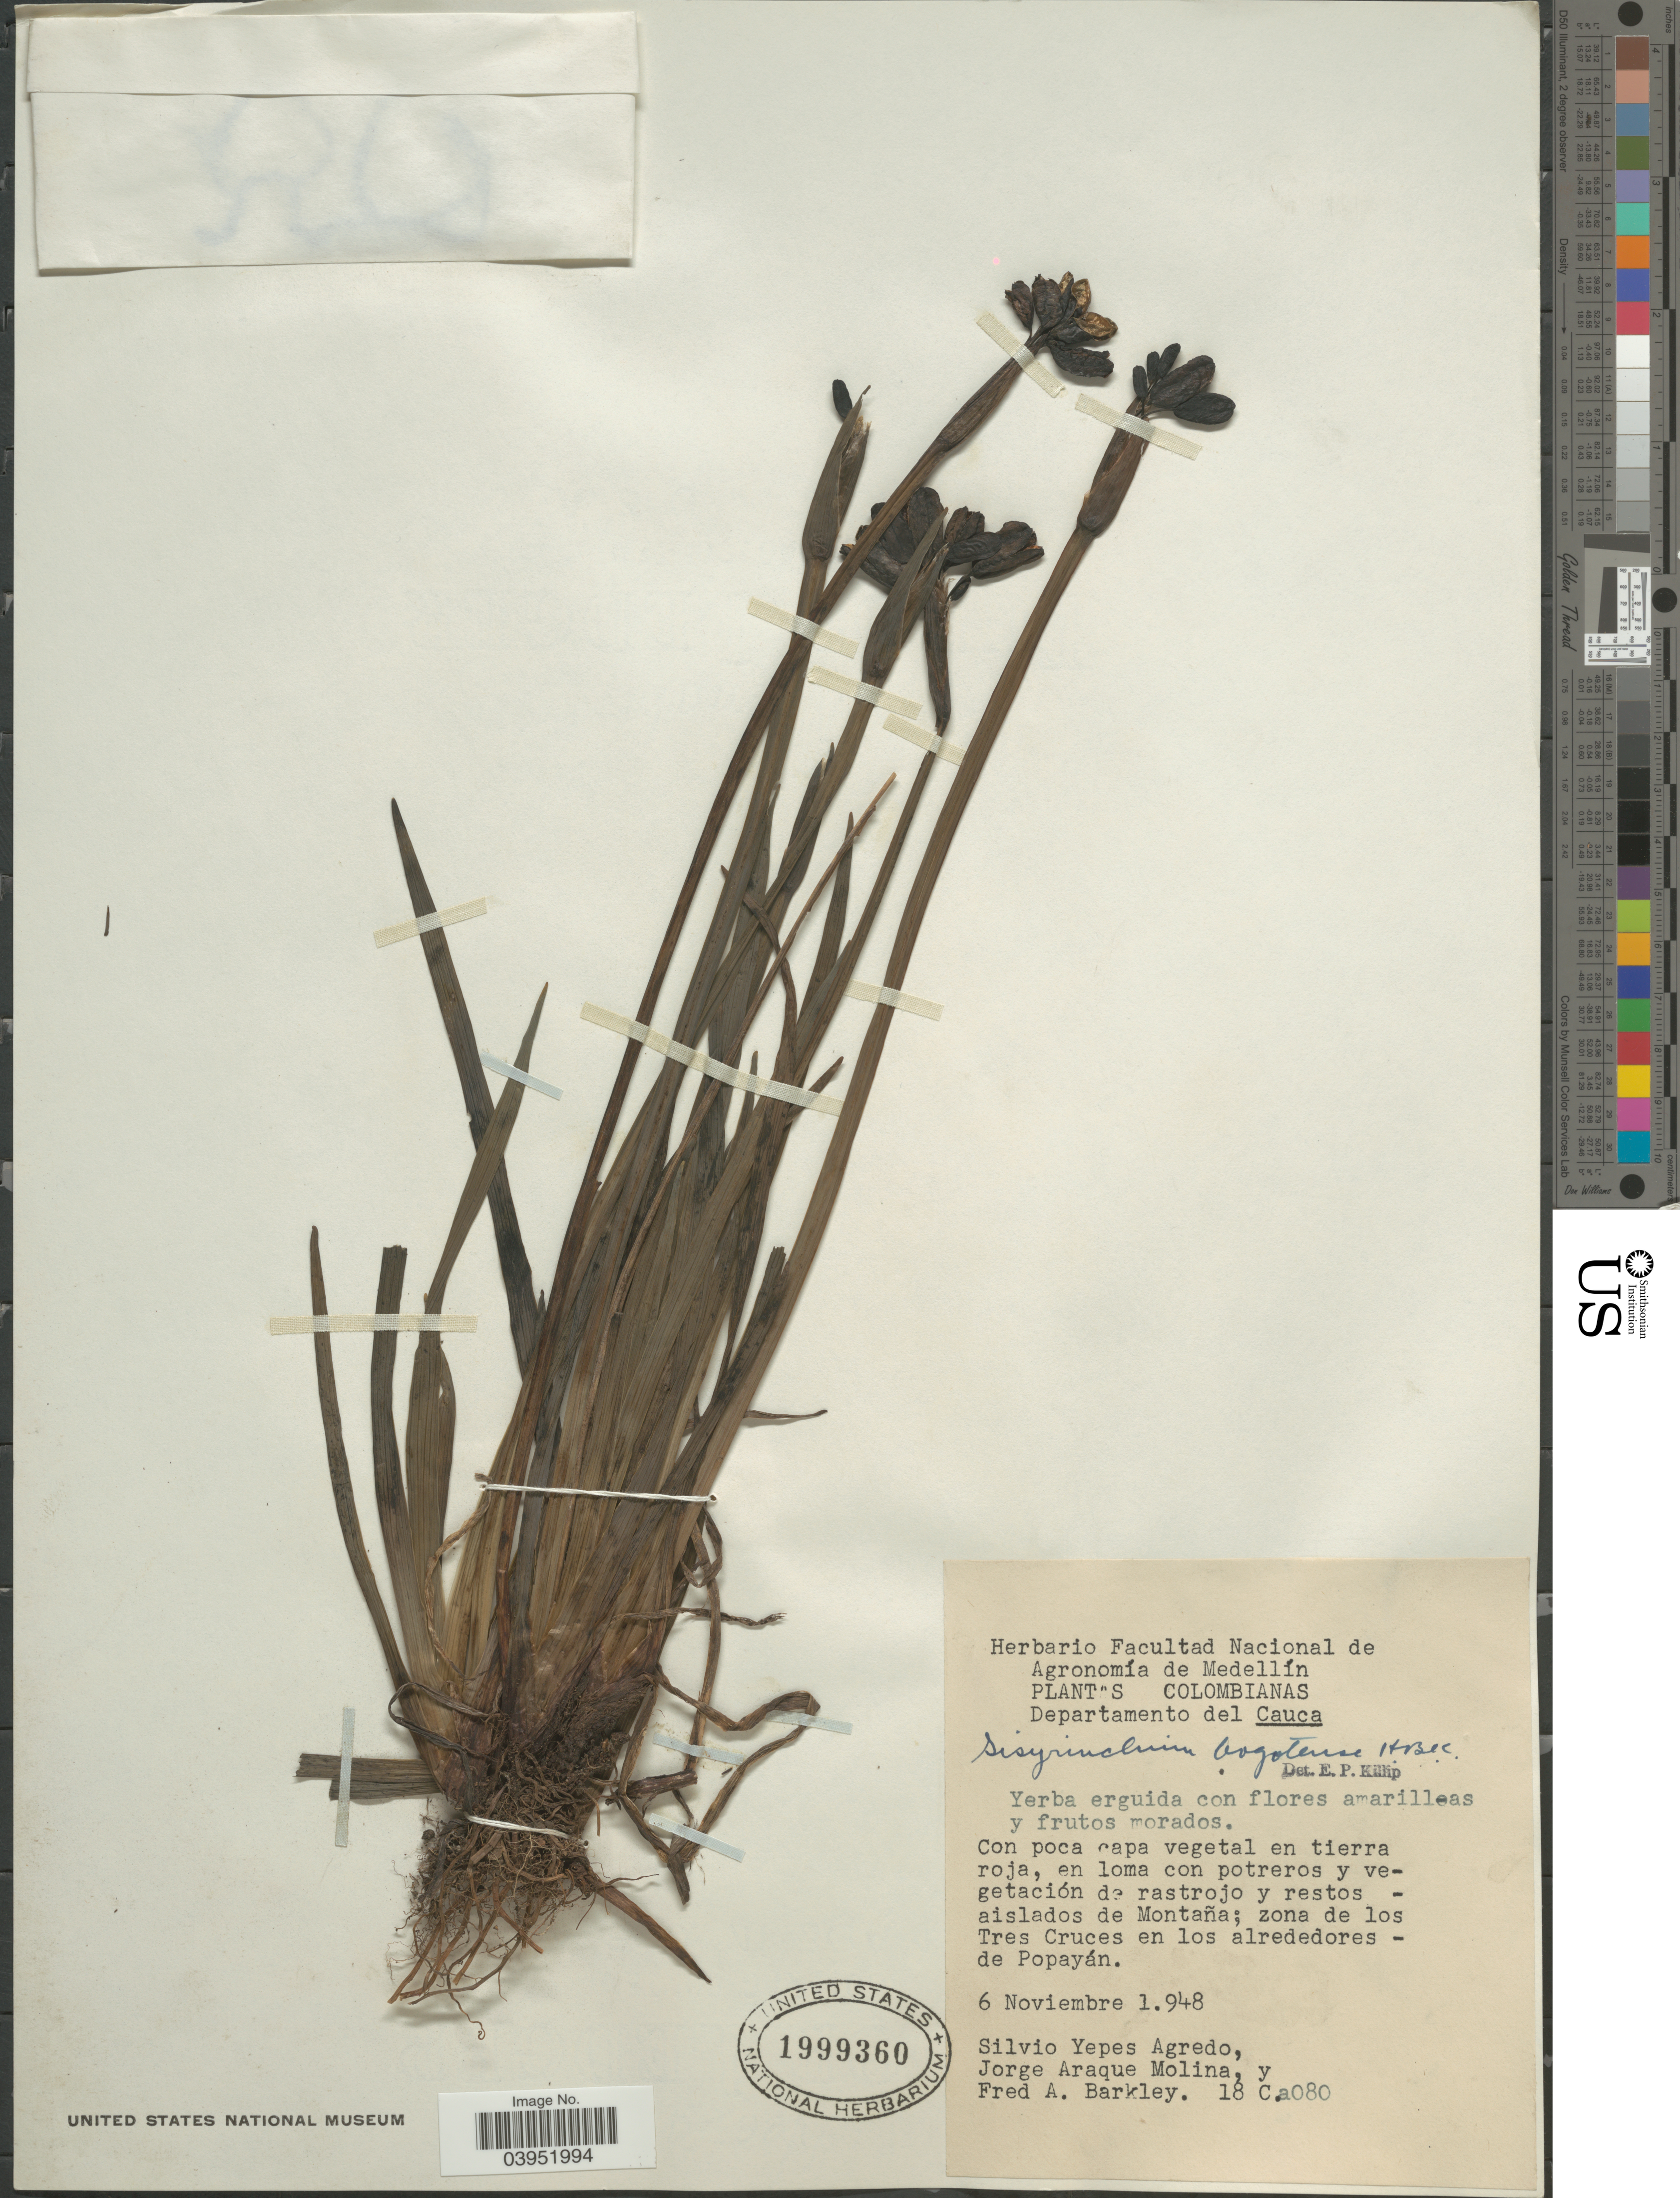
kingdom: Plantae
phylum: Tracheophyta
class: Liliopsida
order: Asparagales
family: Iridaceae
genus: Sisyrinchium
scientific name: Sisyrinchium bogotense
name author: Kunth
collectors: S. Yepes-Agredo, J. Araque Molina & F. A. Barkley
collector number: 18Ca080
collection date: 1948-11-06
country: Colombia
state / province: Cauca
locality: Departamento del Cauca. Aislados de Montaña; zona de los Tres Cruces en los alrededores - de Popayán.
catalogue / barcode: US 1999360